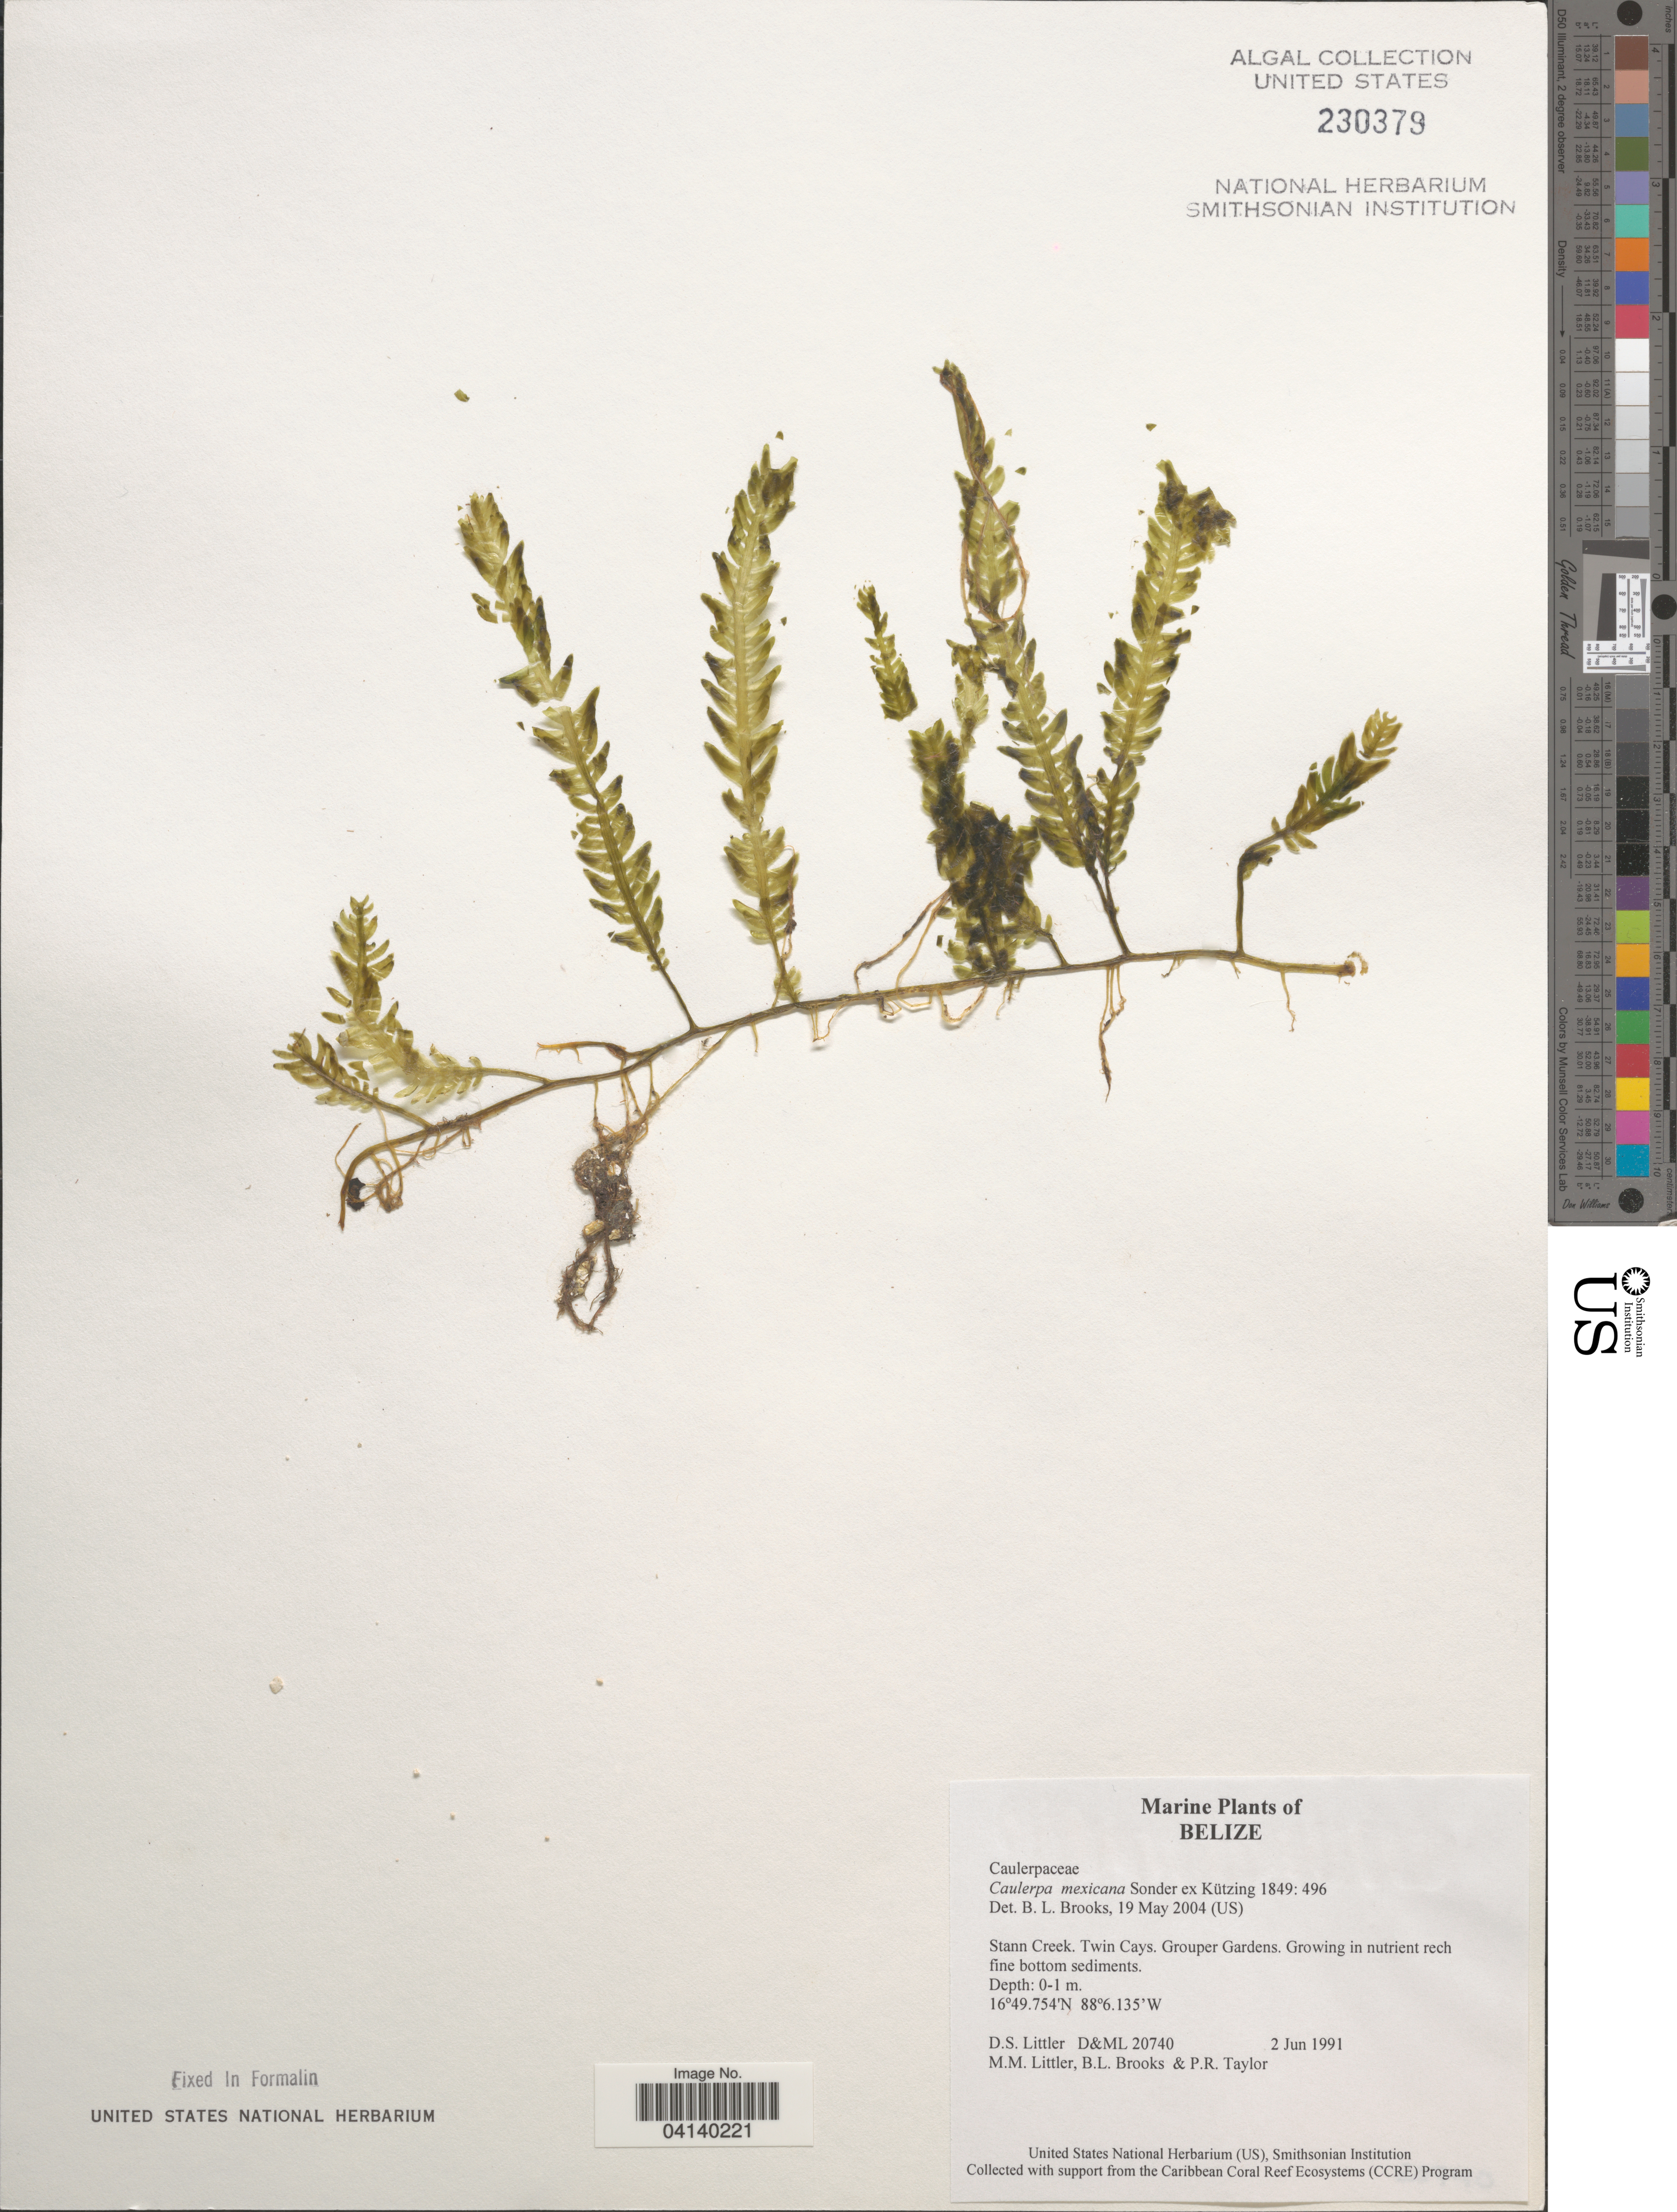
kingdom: Plantae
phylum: Chlorophyta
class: Ulvophyceae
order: Bryopsidales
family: Caulerpaceae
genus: Caulerpa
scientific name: Caulerpa mexicana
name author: Sond. ex Kütz.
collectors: D. S. Littler, B. Brooks & P. R. Taylor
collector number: D&ML20740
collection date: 1991-06-02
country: Belize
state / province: Stann Creek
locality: Twin Cays. Grouper Gardens.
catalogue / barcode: US 230379